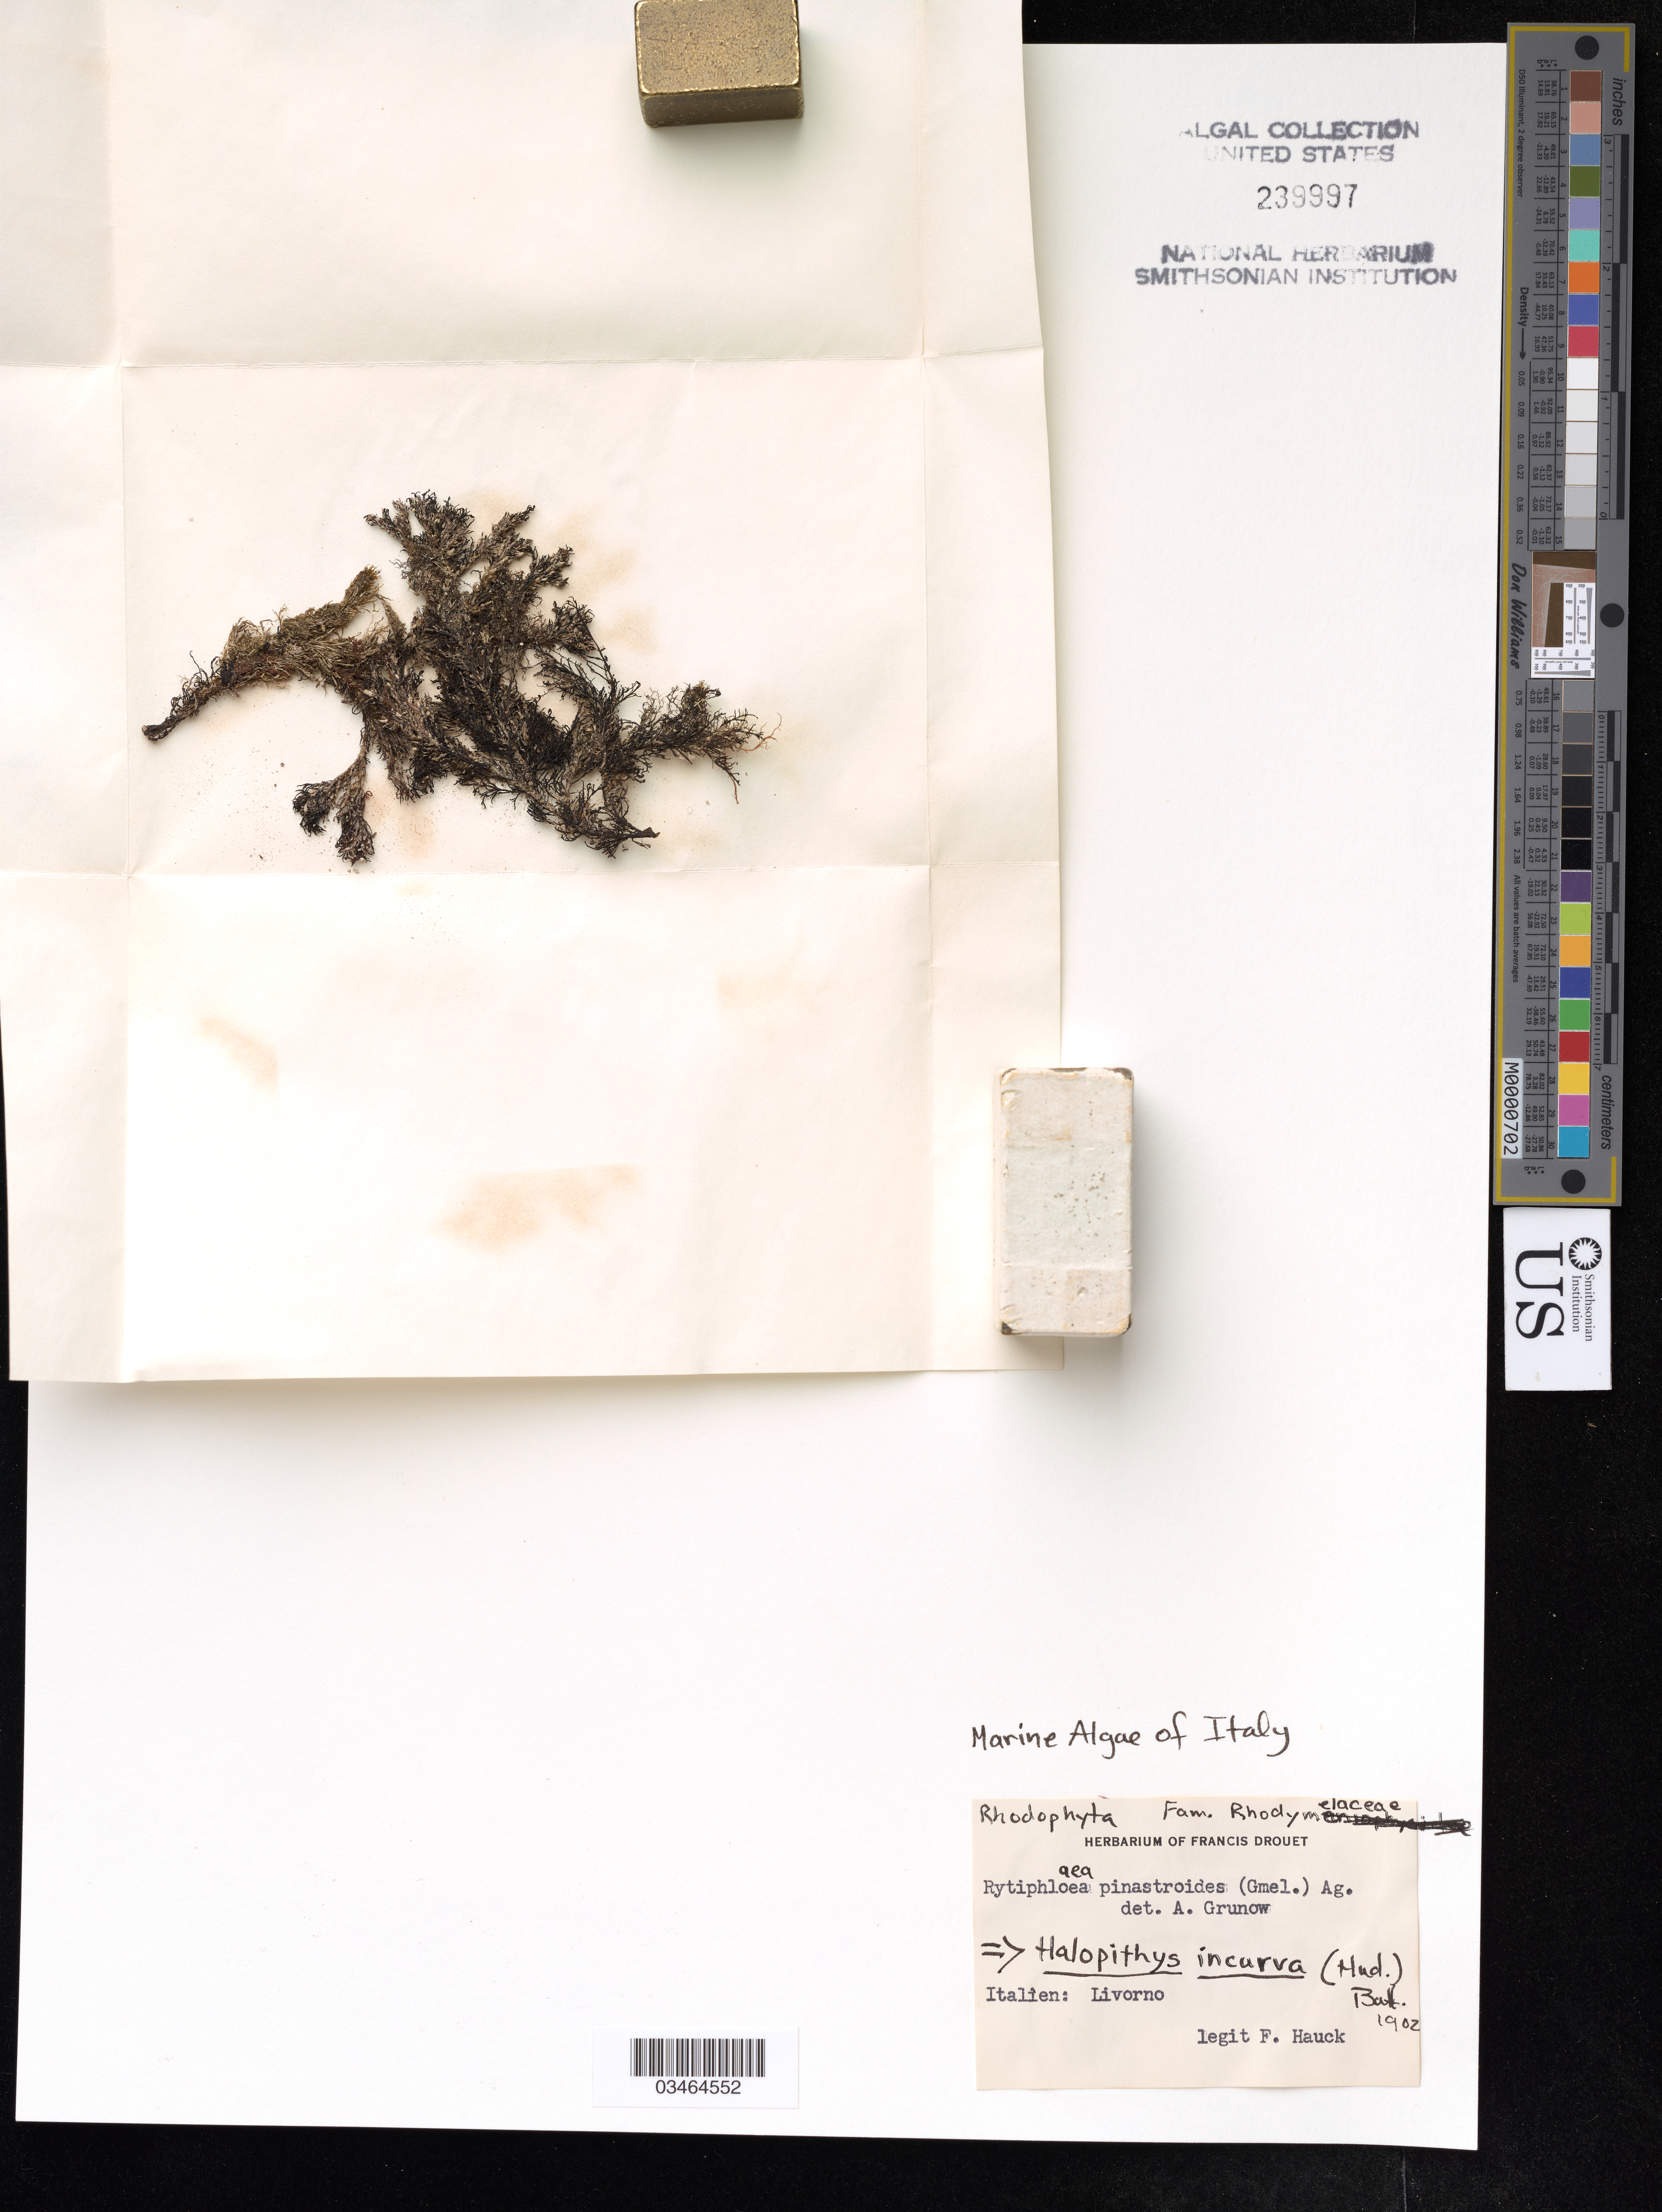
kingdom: Plantae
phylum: Rhodophyta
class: Florideophyceae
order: Ceramiales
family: Rhodomelaceae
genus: Halopithys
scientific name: Halopithys incurvus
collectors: F. Hauck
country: Italy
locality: Livorno.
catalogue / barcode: US 239997